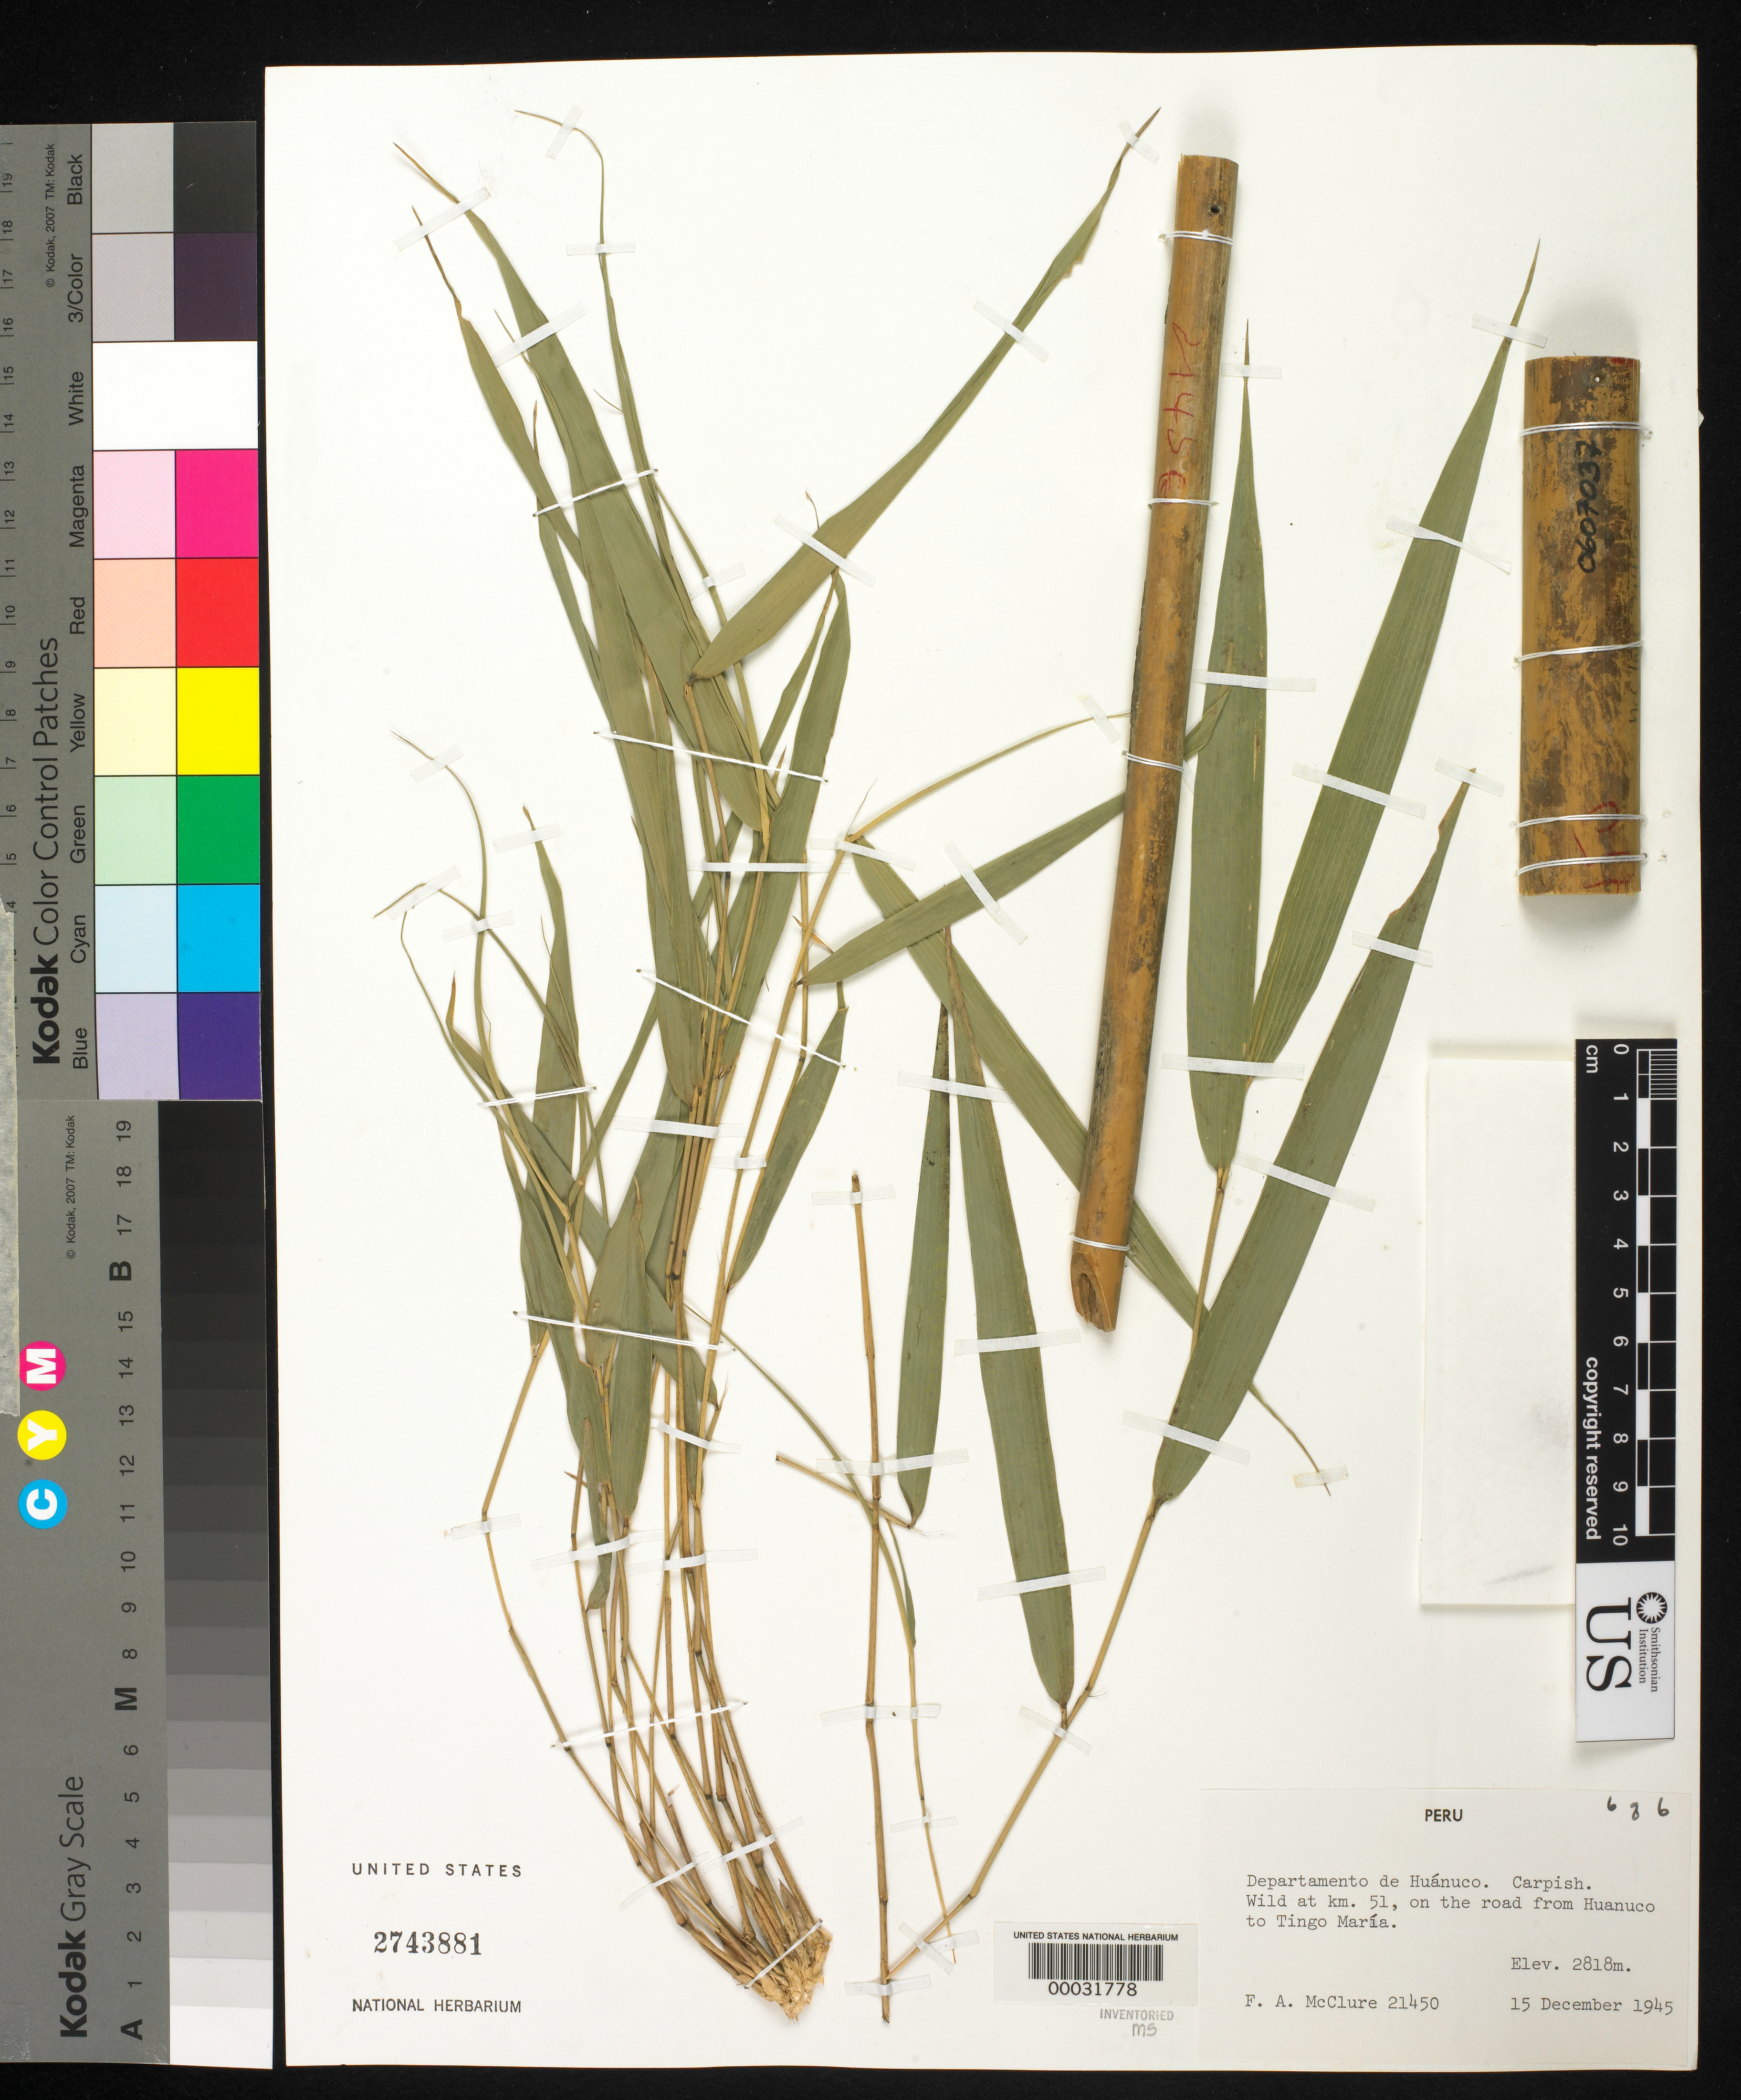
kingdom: Plantae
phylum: Tracheophyta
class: Liliopsida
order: Poales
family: Poaceae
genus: Aulonemia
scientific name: Aulonemia hirtula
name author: (Pilg.) McClure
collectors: F. A. McClure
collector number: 21450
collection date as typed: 15 Dec 1945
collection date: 1945-12-15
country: Peru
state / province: Huánuco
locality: Carpish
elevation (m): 2818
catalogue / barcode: US 2743881